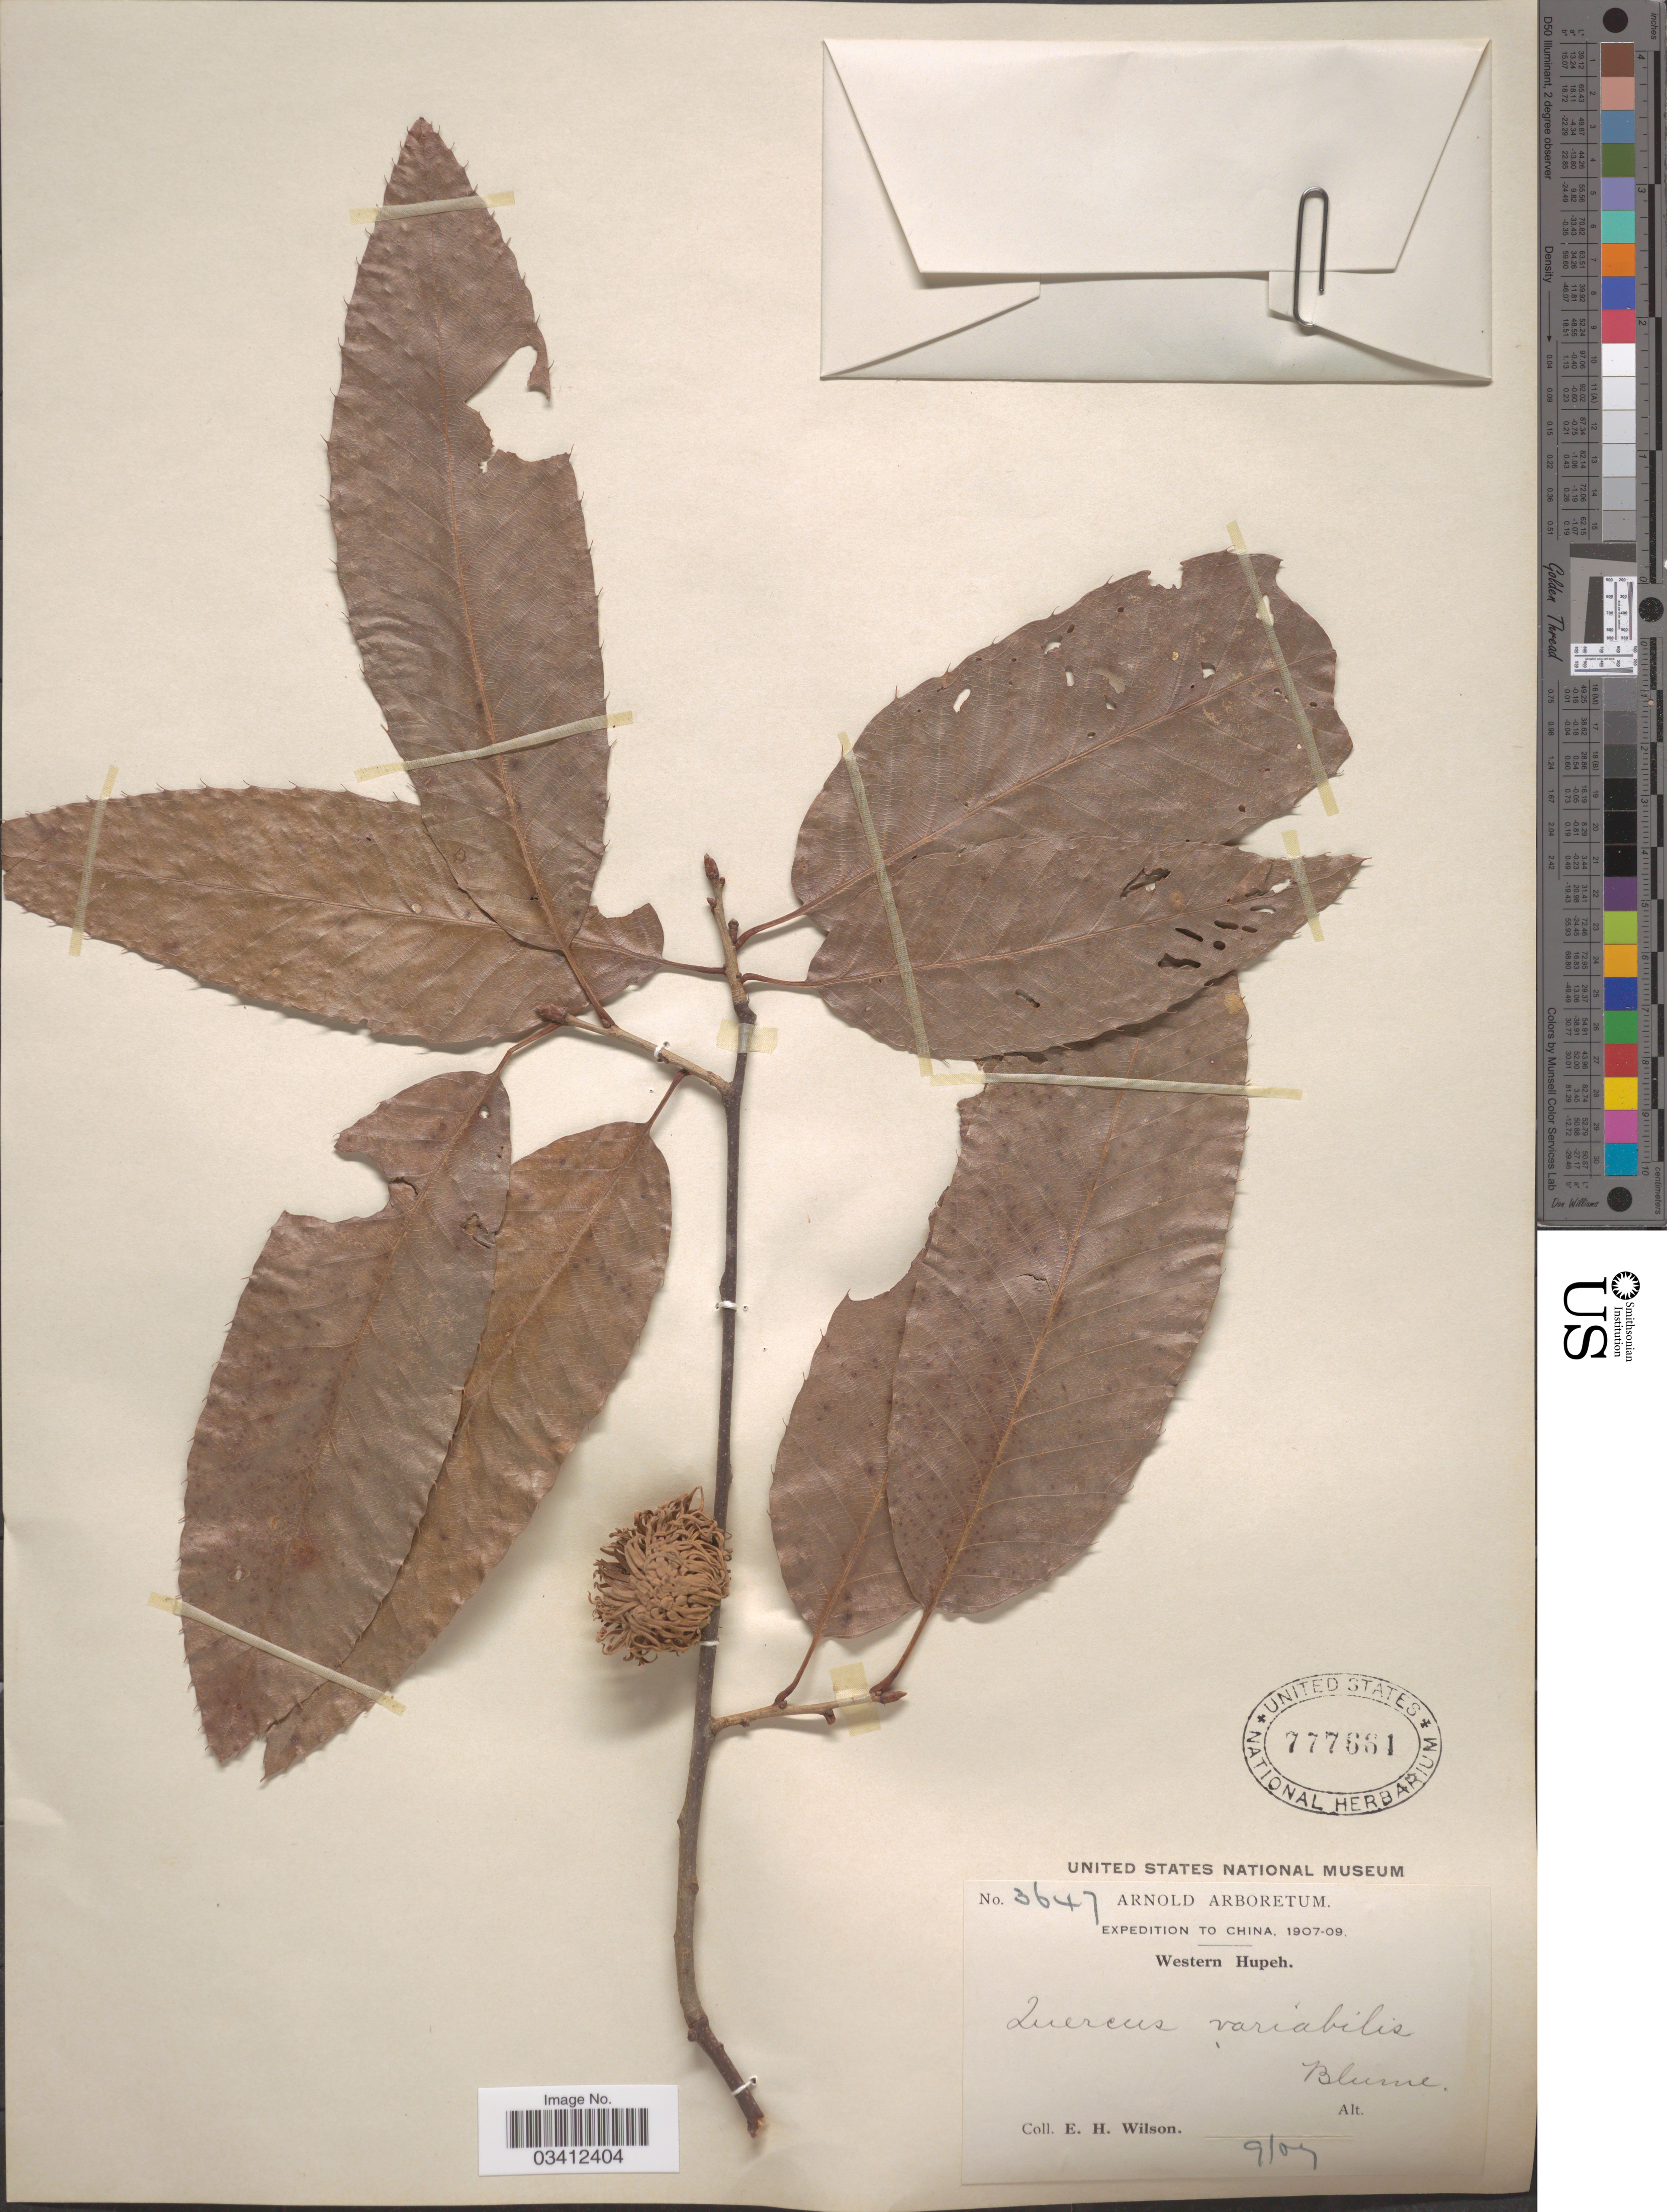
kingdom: Plantae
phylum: Tracheophyta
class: Magnoliopsida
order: Fagales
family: Fagaceae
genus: Quercus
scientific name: Quercus variabilis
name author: Blume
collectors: E. Wilson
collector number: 3647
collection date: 1907-09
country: China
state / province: Hubei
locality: Western Hupeh.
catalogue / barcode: US 777661